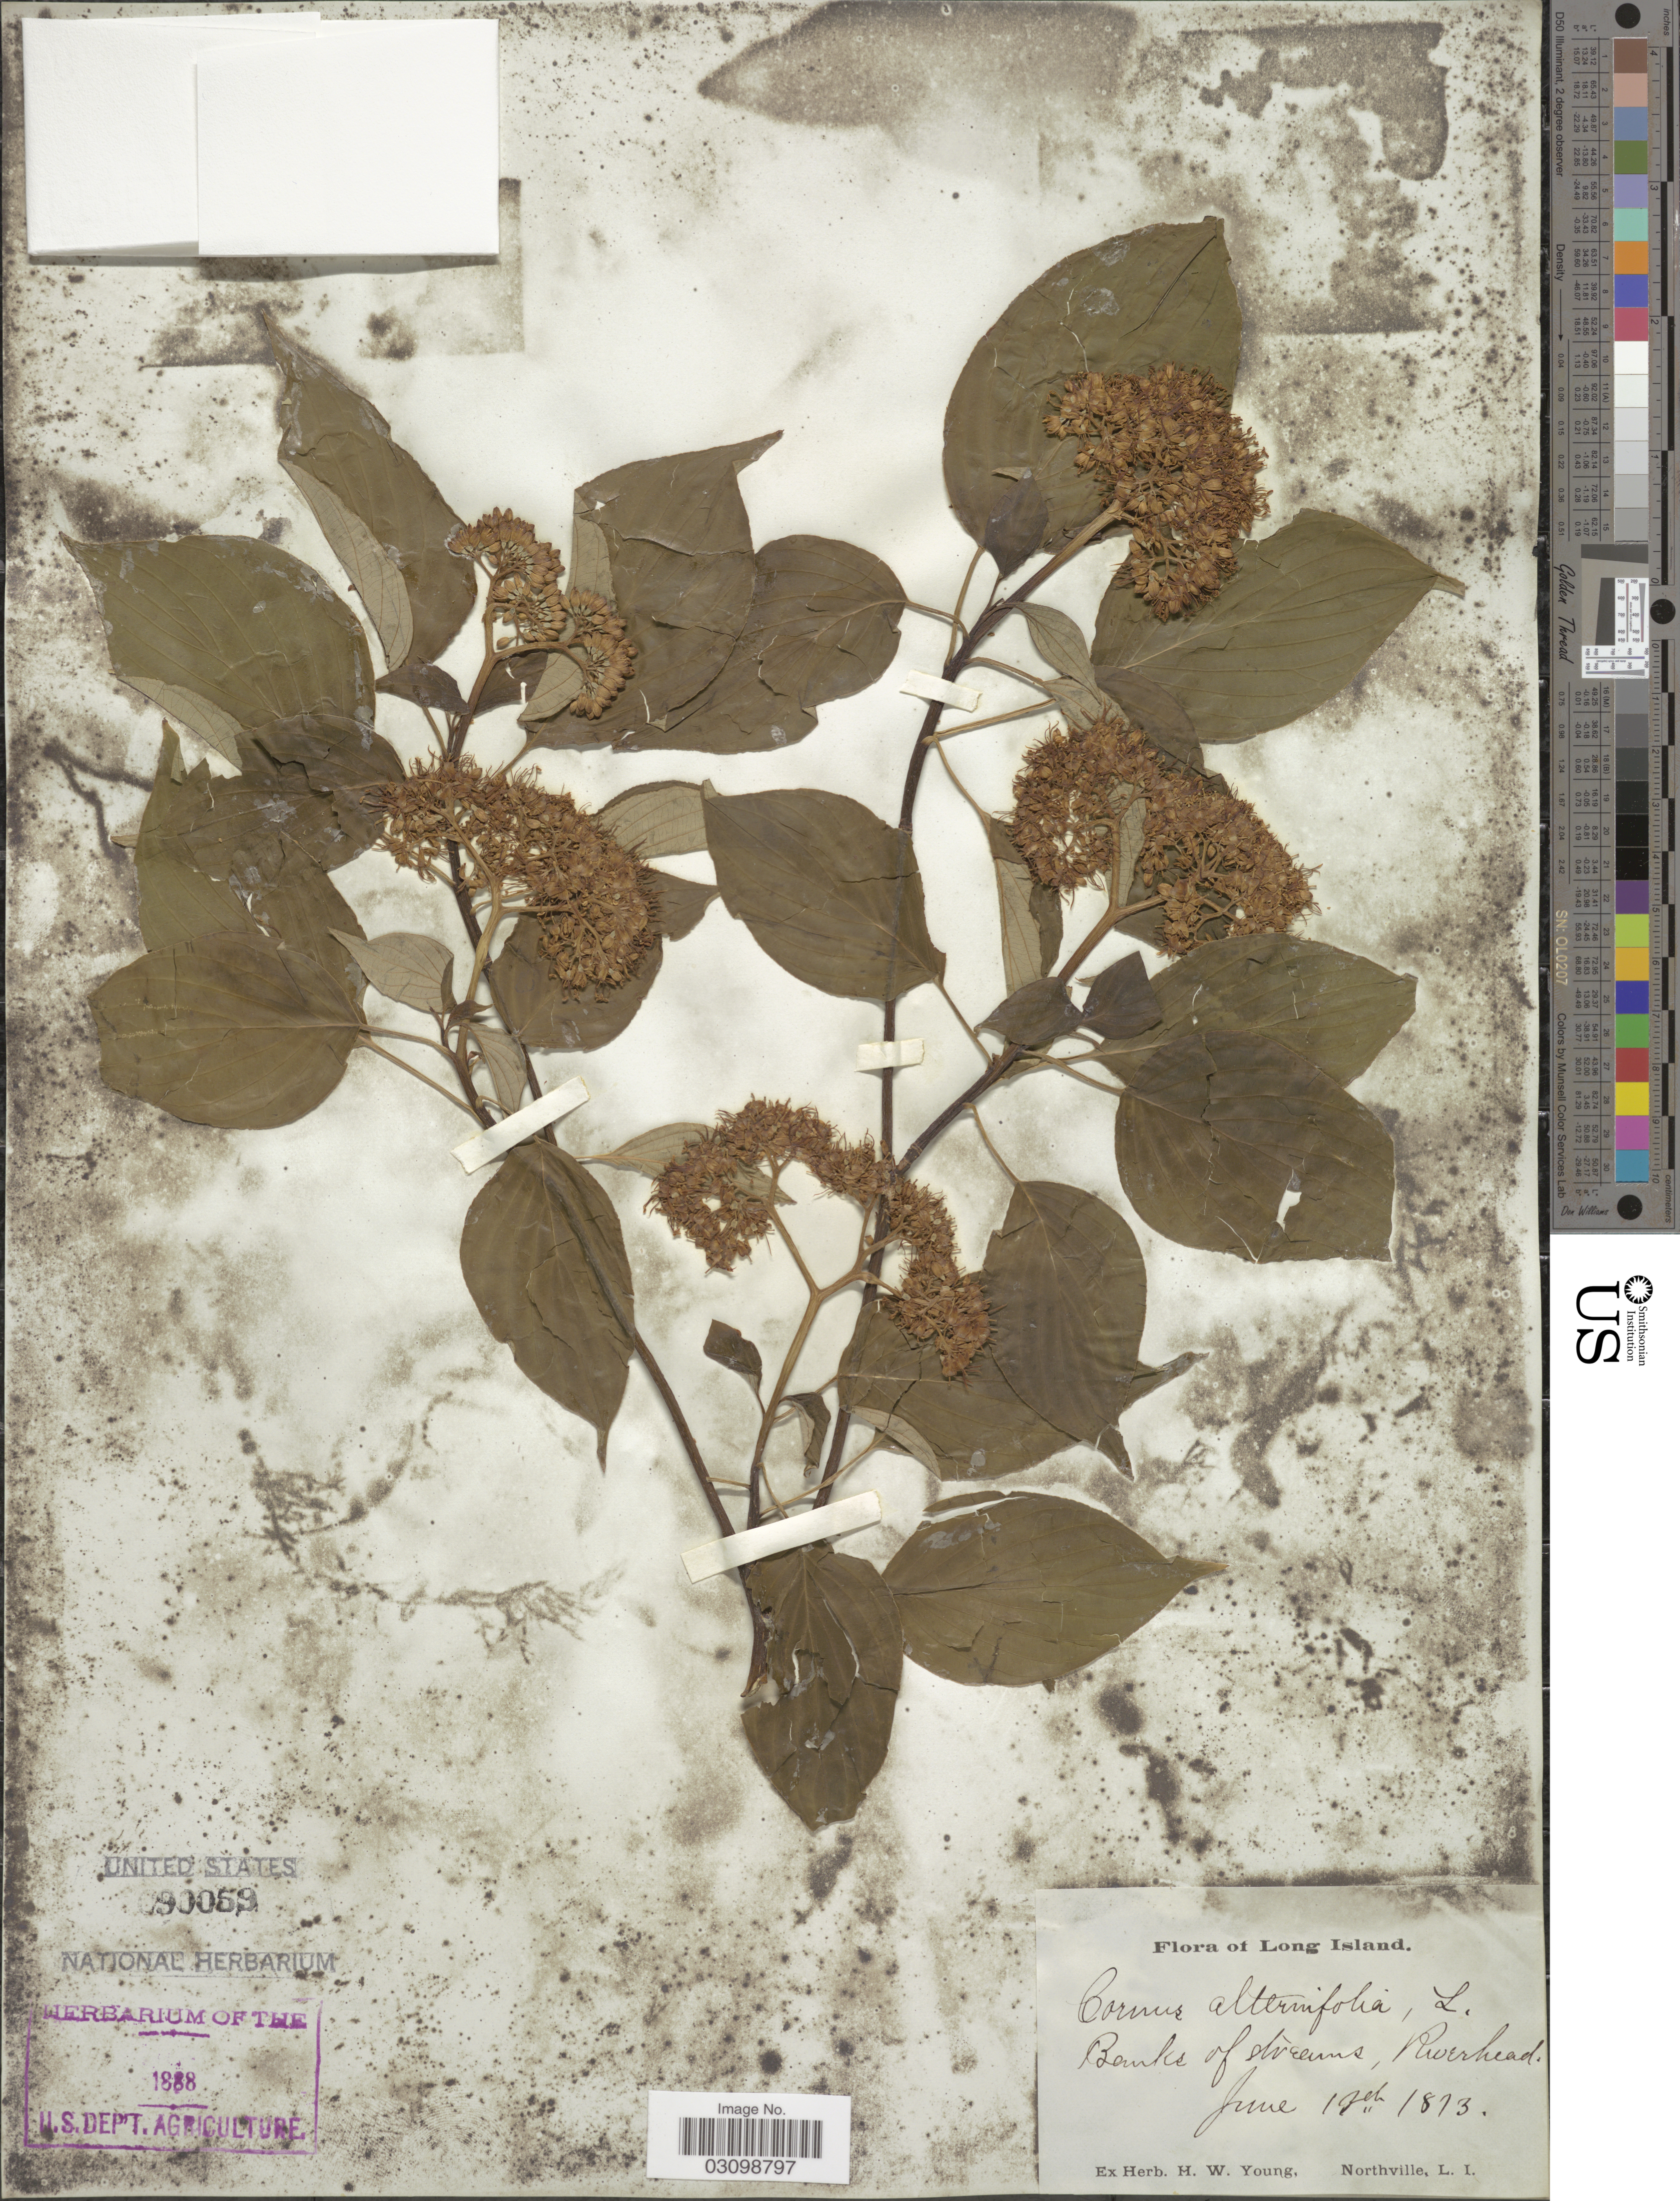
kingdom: Plantae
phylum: Tracheophyta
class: Magnoliopsida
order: Cornales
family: Cornaceae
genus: Cornus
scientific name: Cornus alternifolia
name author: L.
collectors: ex herb. H.W. Young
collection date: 1873-06-17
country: United States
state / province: New York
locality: Long Island. Banks of streams, Riverhead.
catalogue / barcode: US 90059